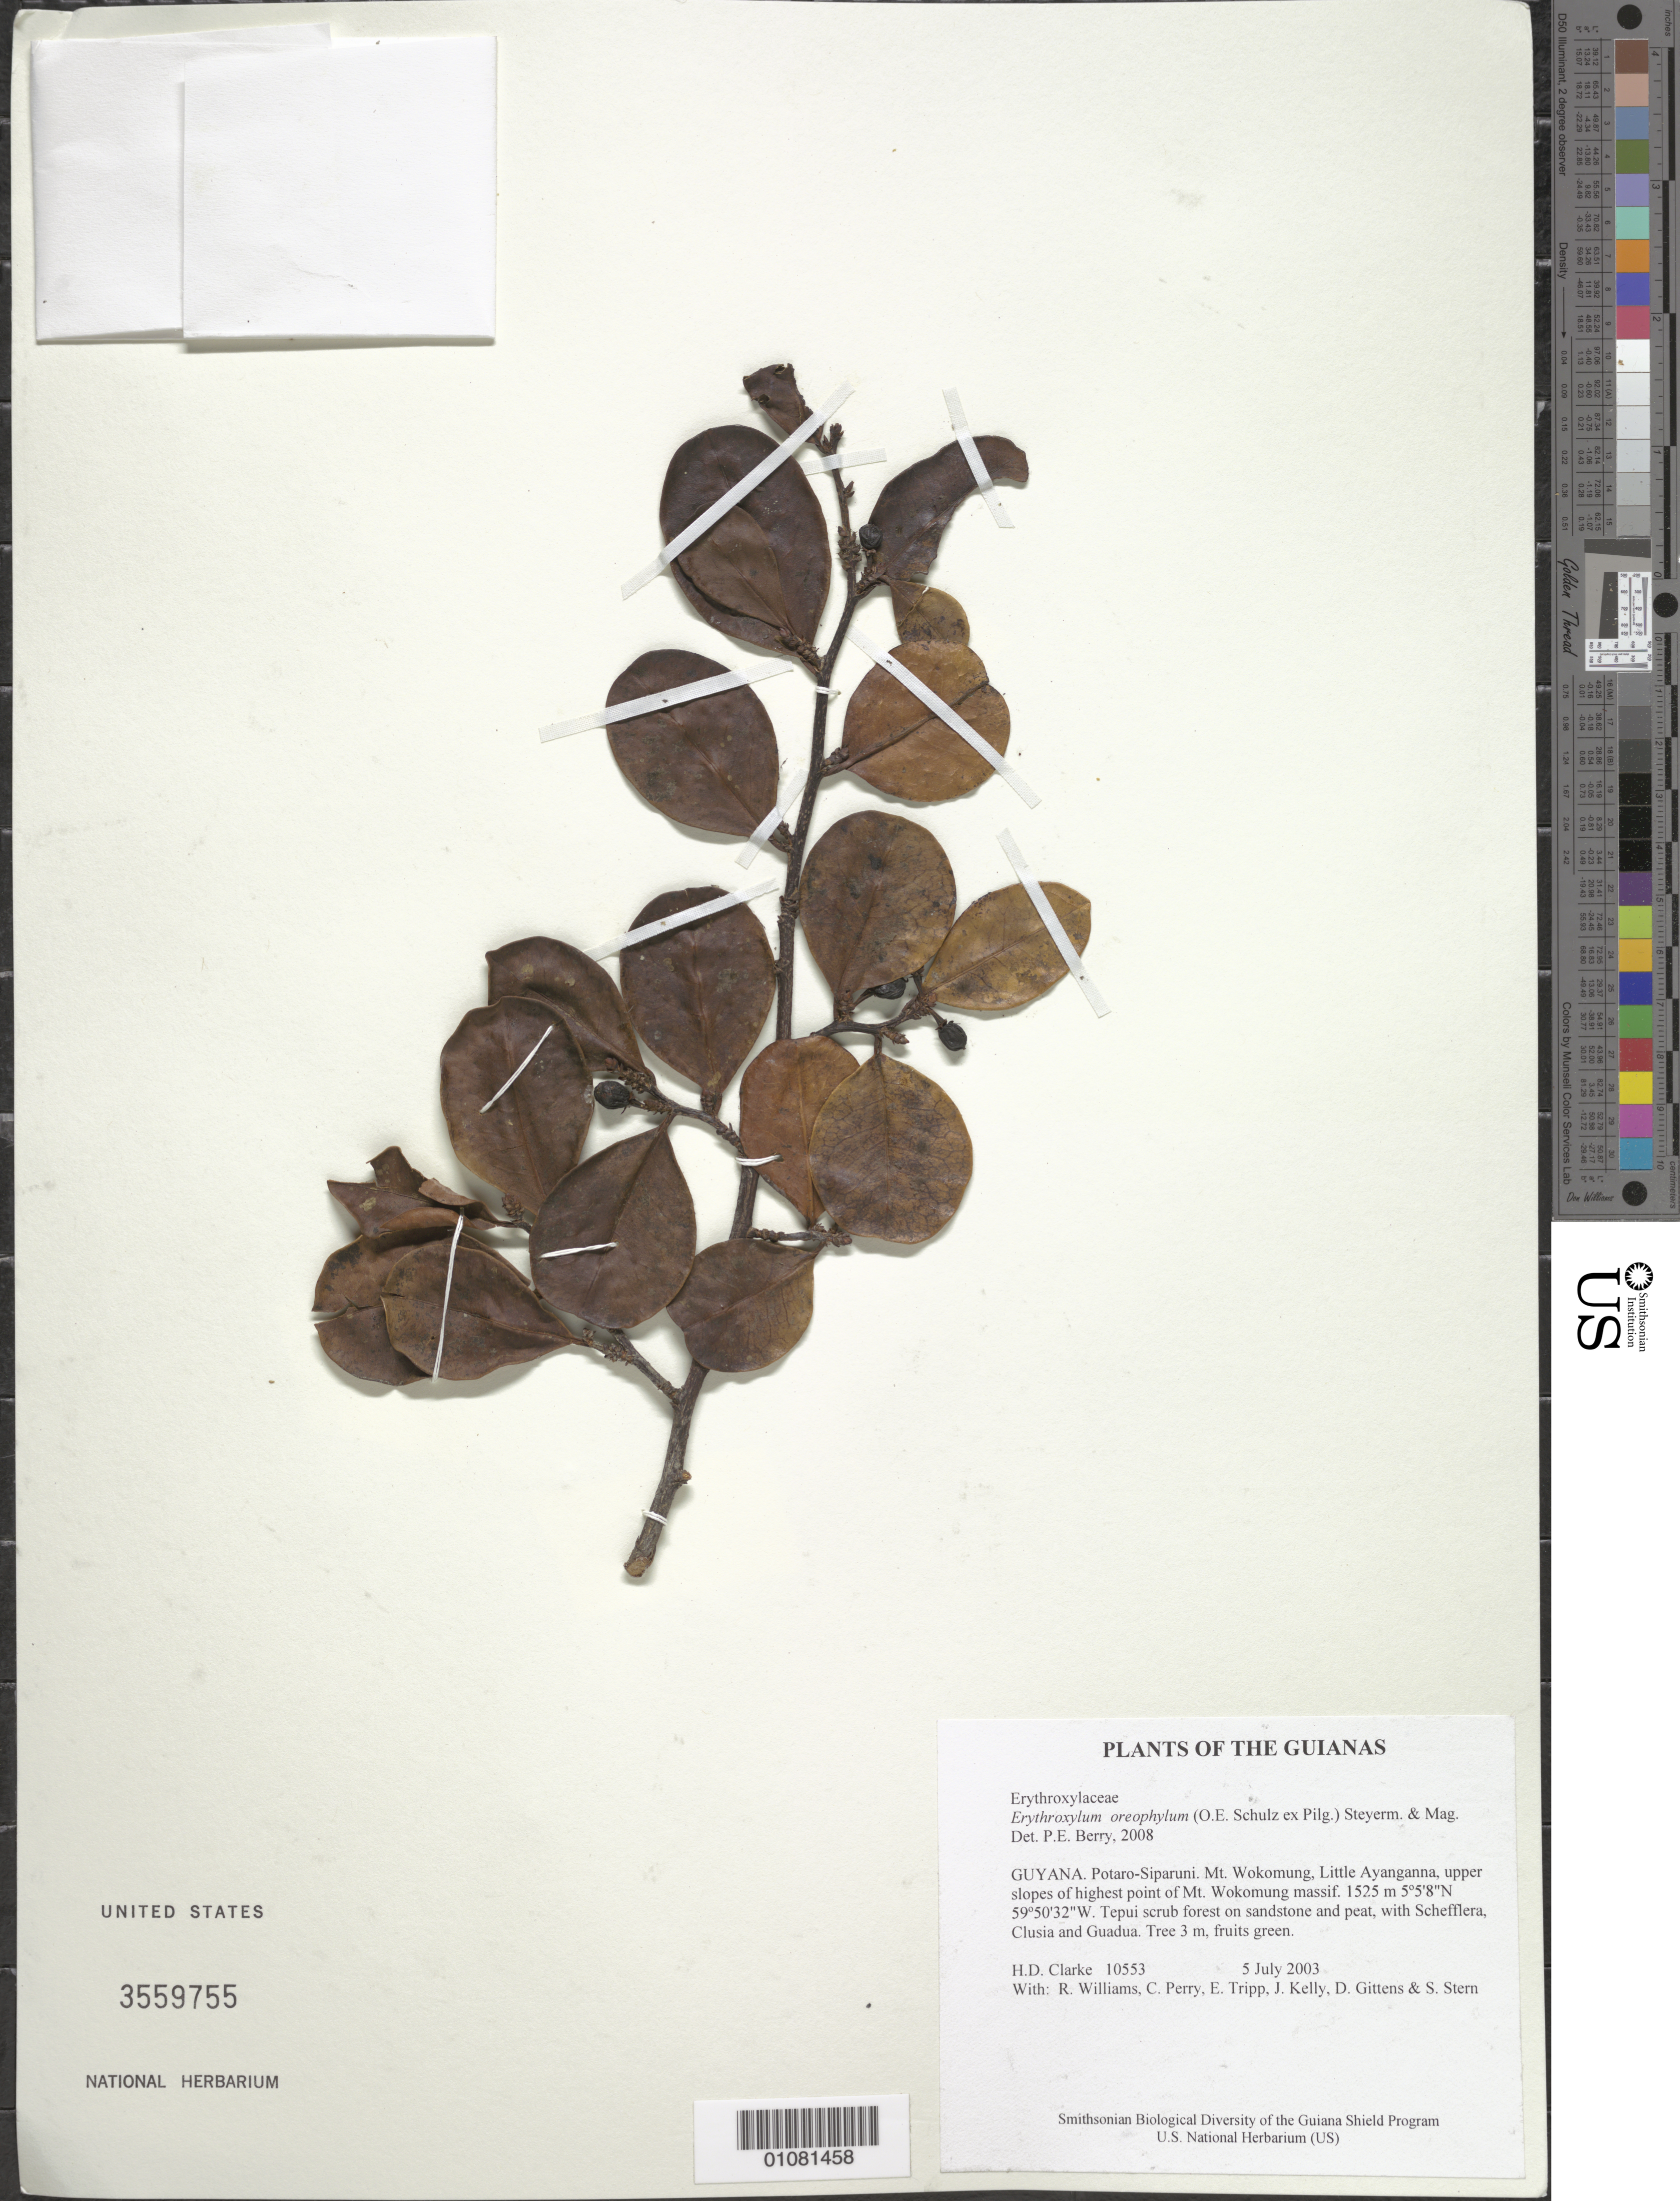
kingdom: Plantae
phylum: Tracheophyta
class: Magnoliopsida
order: Malpighiales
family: Erythroxylaceae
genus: Erythroxylum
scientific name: Erythroxylum oreophilum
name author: (O.E. Schulz ex Pilg.) Steyerm. & Maguire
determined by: Berry, P. E., (WIS), University of Wisconsin - Madison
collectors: H. D. Clarke, R. Williams, C. Perry, E. Tripp, J. Kelly, D. Gittens & S. R. Stern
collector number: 10553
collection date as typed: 5 July 2003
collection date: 2003-07-05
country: Guyana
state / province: Potaro-Siparuni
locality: Mt. Wokomung, Little Ayanganna, upper slopes of highest point of Mt. Wokomung massif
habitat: Tepui scrub forest on sandstone and peat, with Schefflera, Clusia and Guadua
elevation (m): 1525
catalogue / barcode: US 3559755